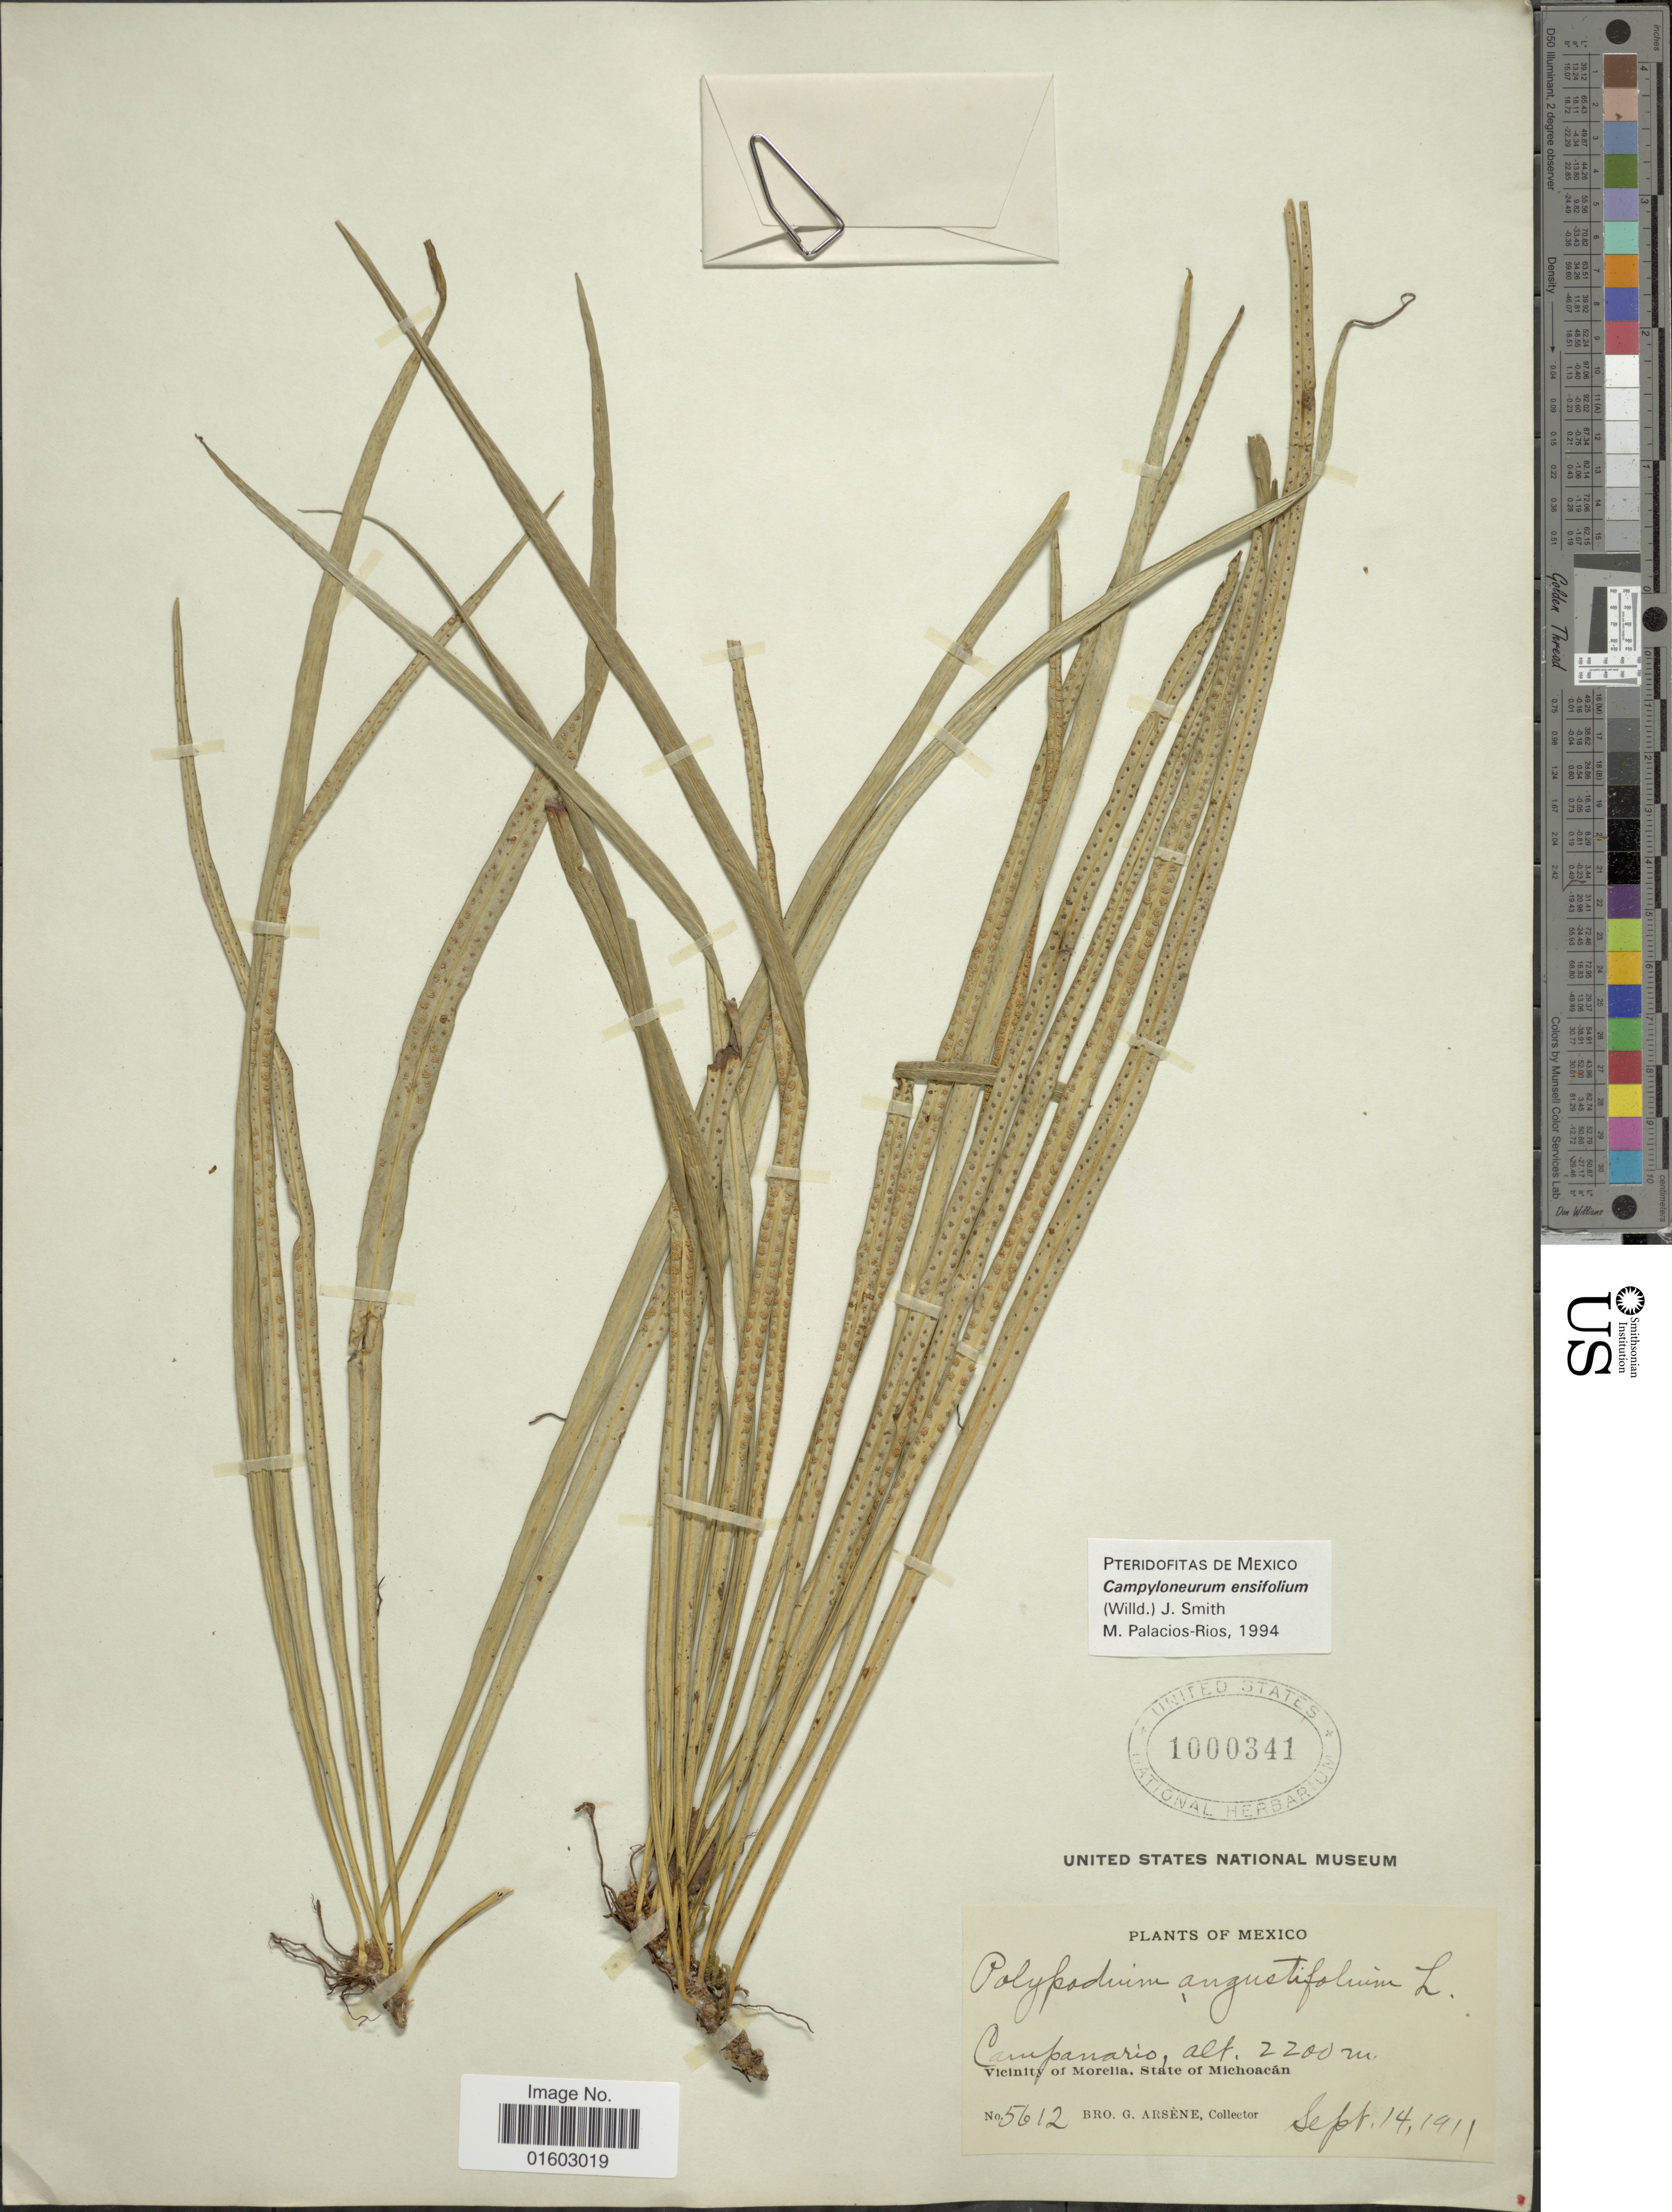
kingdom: Plantae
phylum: Tracheophyta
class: Polypodiopsida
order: Polypodiales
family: Polypodiaceae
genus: Campyloneurum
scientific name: Campyloneurum ensifolium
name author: (Willd.) J. Sm.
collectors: Bro. G. Arsène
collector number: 5612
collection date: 1911-09-14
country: Mexico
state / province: Michoacán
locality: Campanario, Vicinity of Morelia, State of Michoacan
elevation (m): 2200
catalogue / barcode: US 1000341